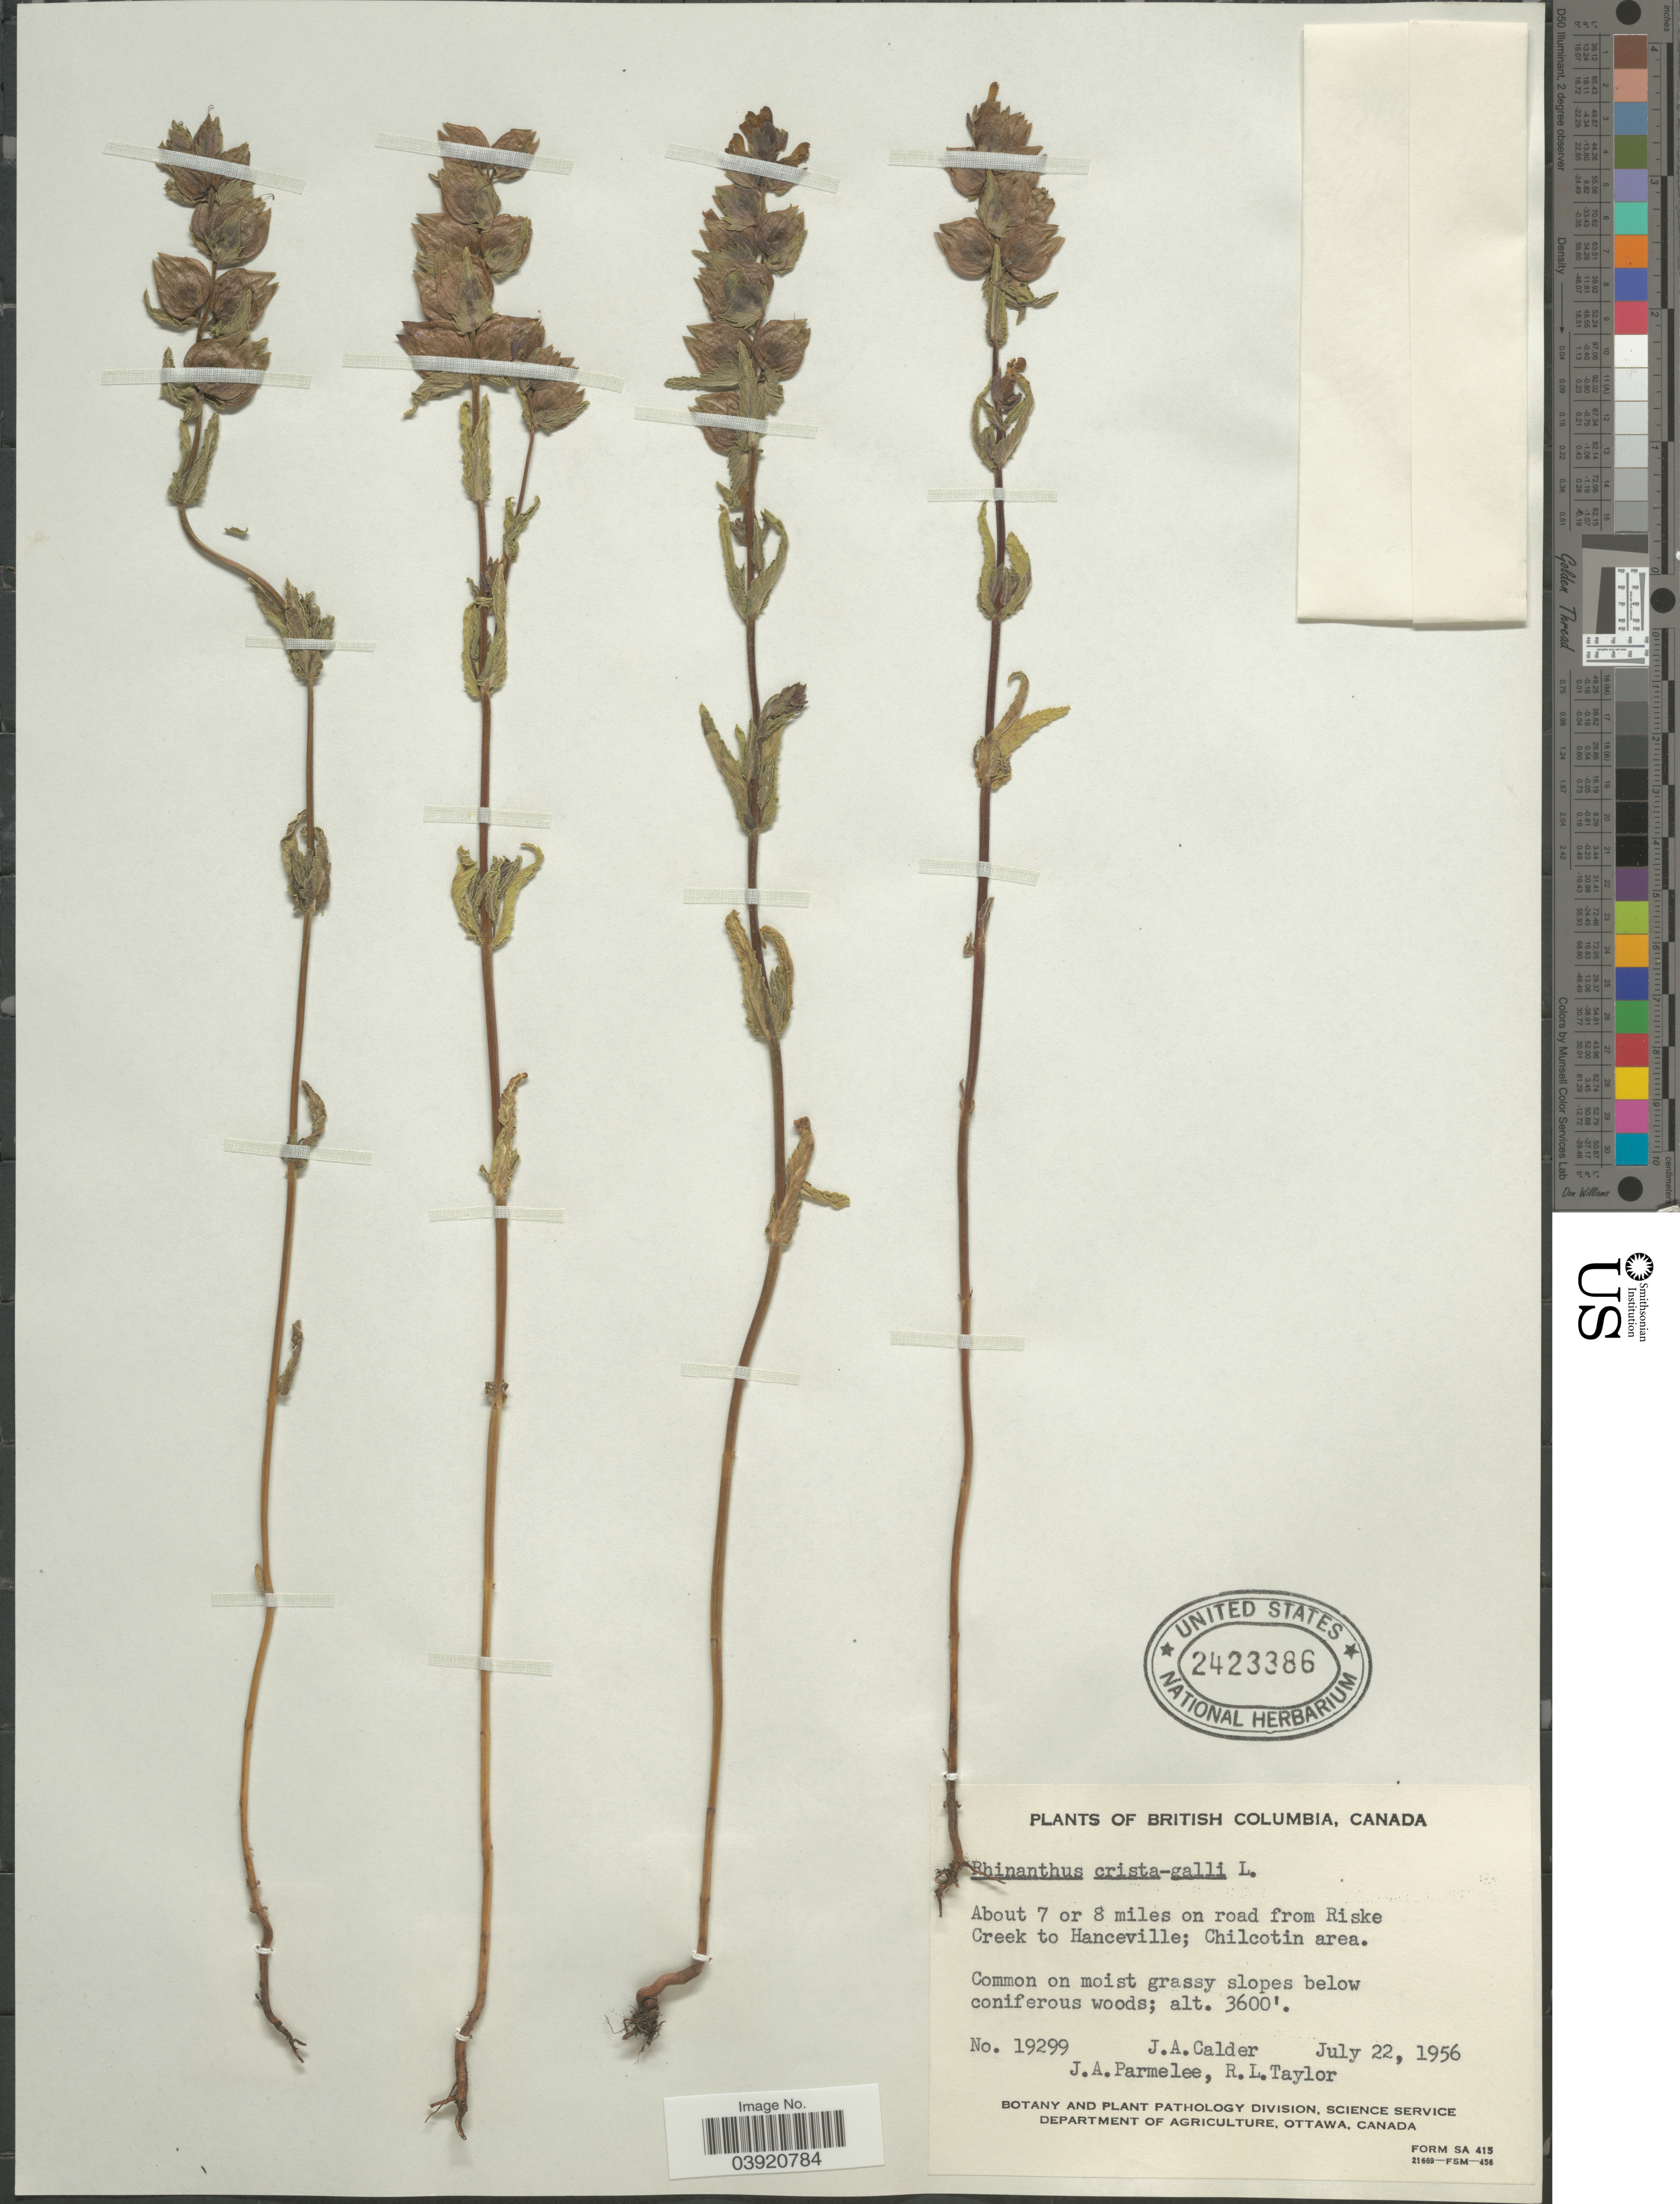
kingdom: Plantae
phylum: Tracheophyta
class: Magnoliopsida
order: Lamiales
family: Orobanchaceae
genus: Rhinanthus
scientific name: Rhinanthus crista-galli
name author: L.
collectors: J. A. Calder, J. A. Parmelee & R. Taylor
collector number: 19299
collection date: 1956-07-22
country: Canada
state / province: British Columbia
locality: About 7 or 8 miles on road from Riske Creek to Hanceville; Chilcotin area.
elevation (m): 1097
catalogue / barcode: US 2423386